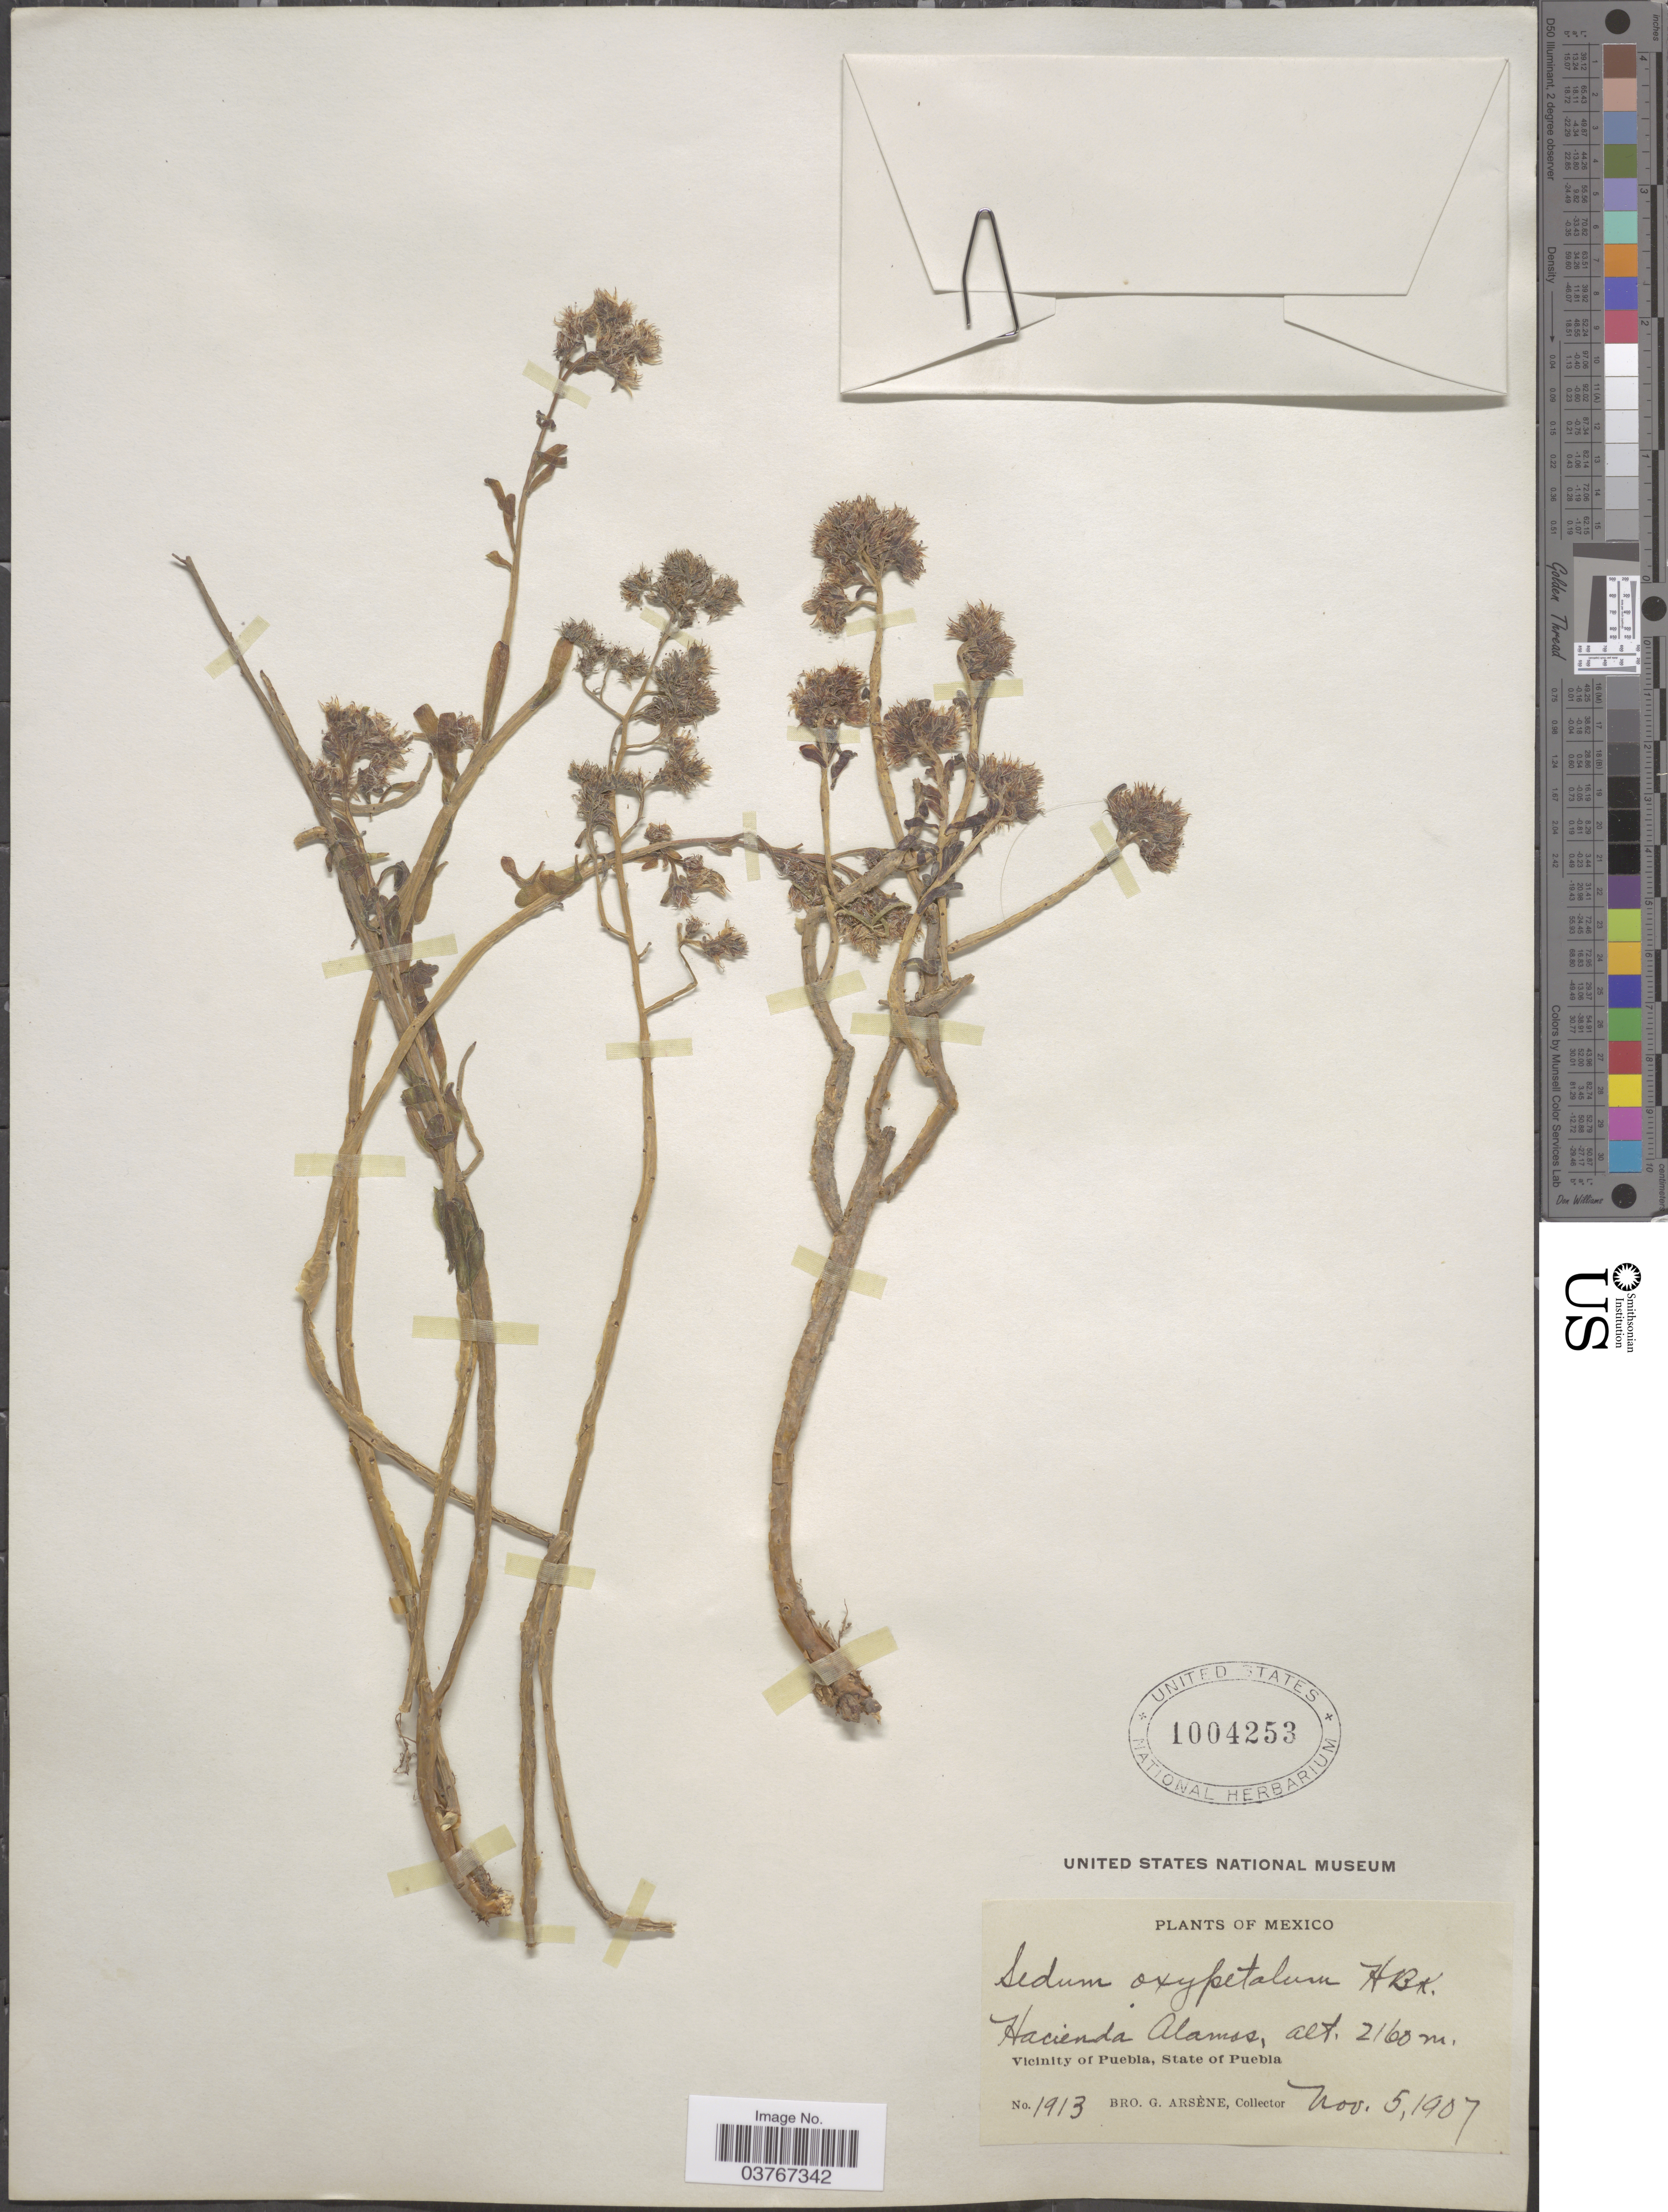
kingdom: Plantae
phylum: Tracheophyta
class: Magnoliopsida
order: Saxifragales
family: Crassulaceae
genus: Sedum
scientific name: Sedum oxypetalum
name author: Kunth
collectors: Bro. G. Arsène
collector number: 1913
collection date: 1907-11-05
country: Mexico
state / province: Puebla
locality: Hacienda Alamos. Vicinity of Puebla, State of Puebla.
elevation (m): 2160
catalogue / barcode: US 1004253